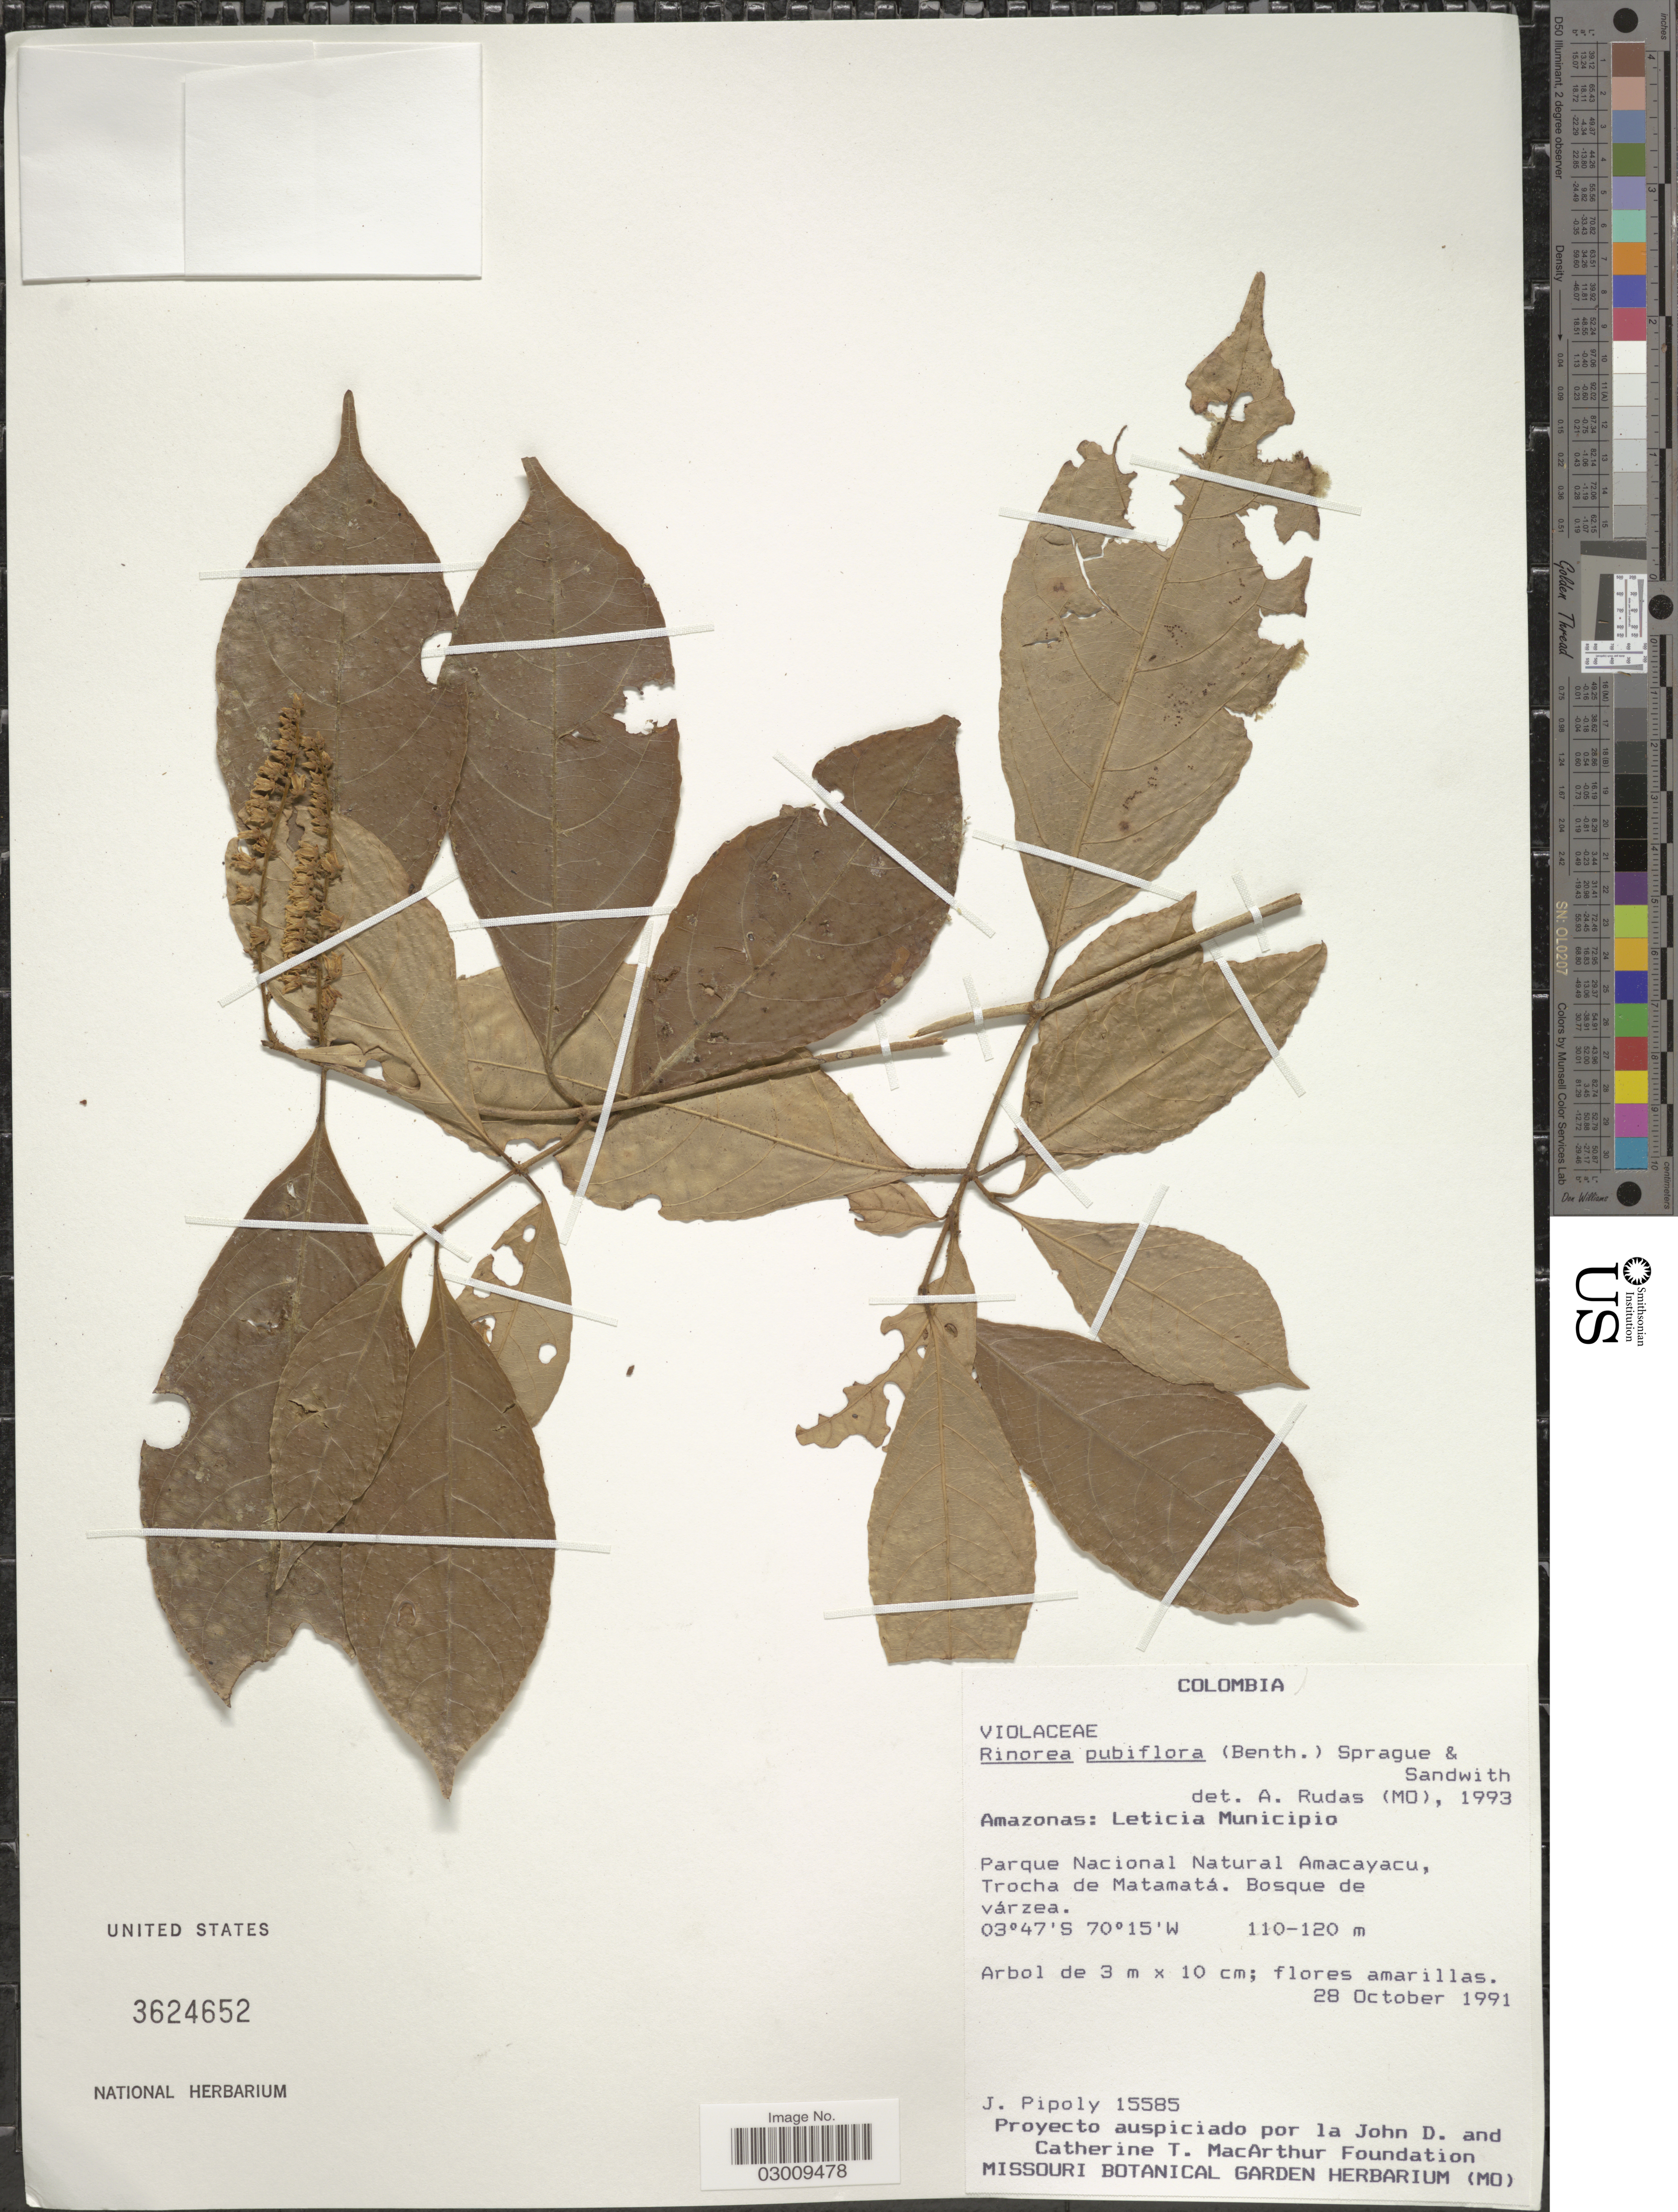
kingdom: Plantae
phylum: Tracheophyta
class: Magnoliopsida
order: Malpighiales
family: Violaceae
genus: Rinorea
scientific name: Rinorea pubiflora var. pubiflora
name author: (Benth.) Sprague & Sandwith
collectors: J. J. Pipoly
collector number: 15585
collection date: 1991-10-28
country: Colombia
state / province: Amazônas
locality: Amazonas: Leticia Municipio. Parque Nacional Natural Amacayacu, Trocha de Matamatá.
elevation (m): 110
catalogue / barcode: US 3624652